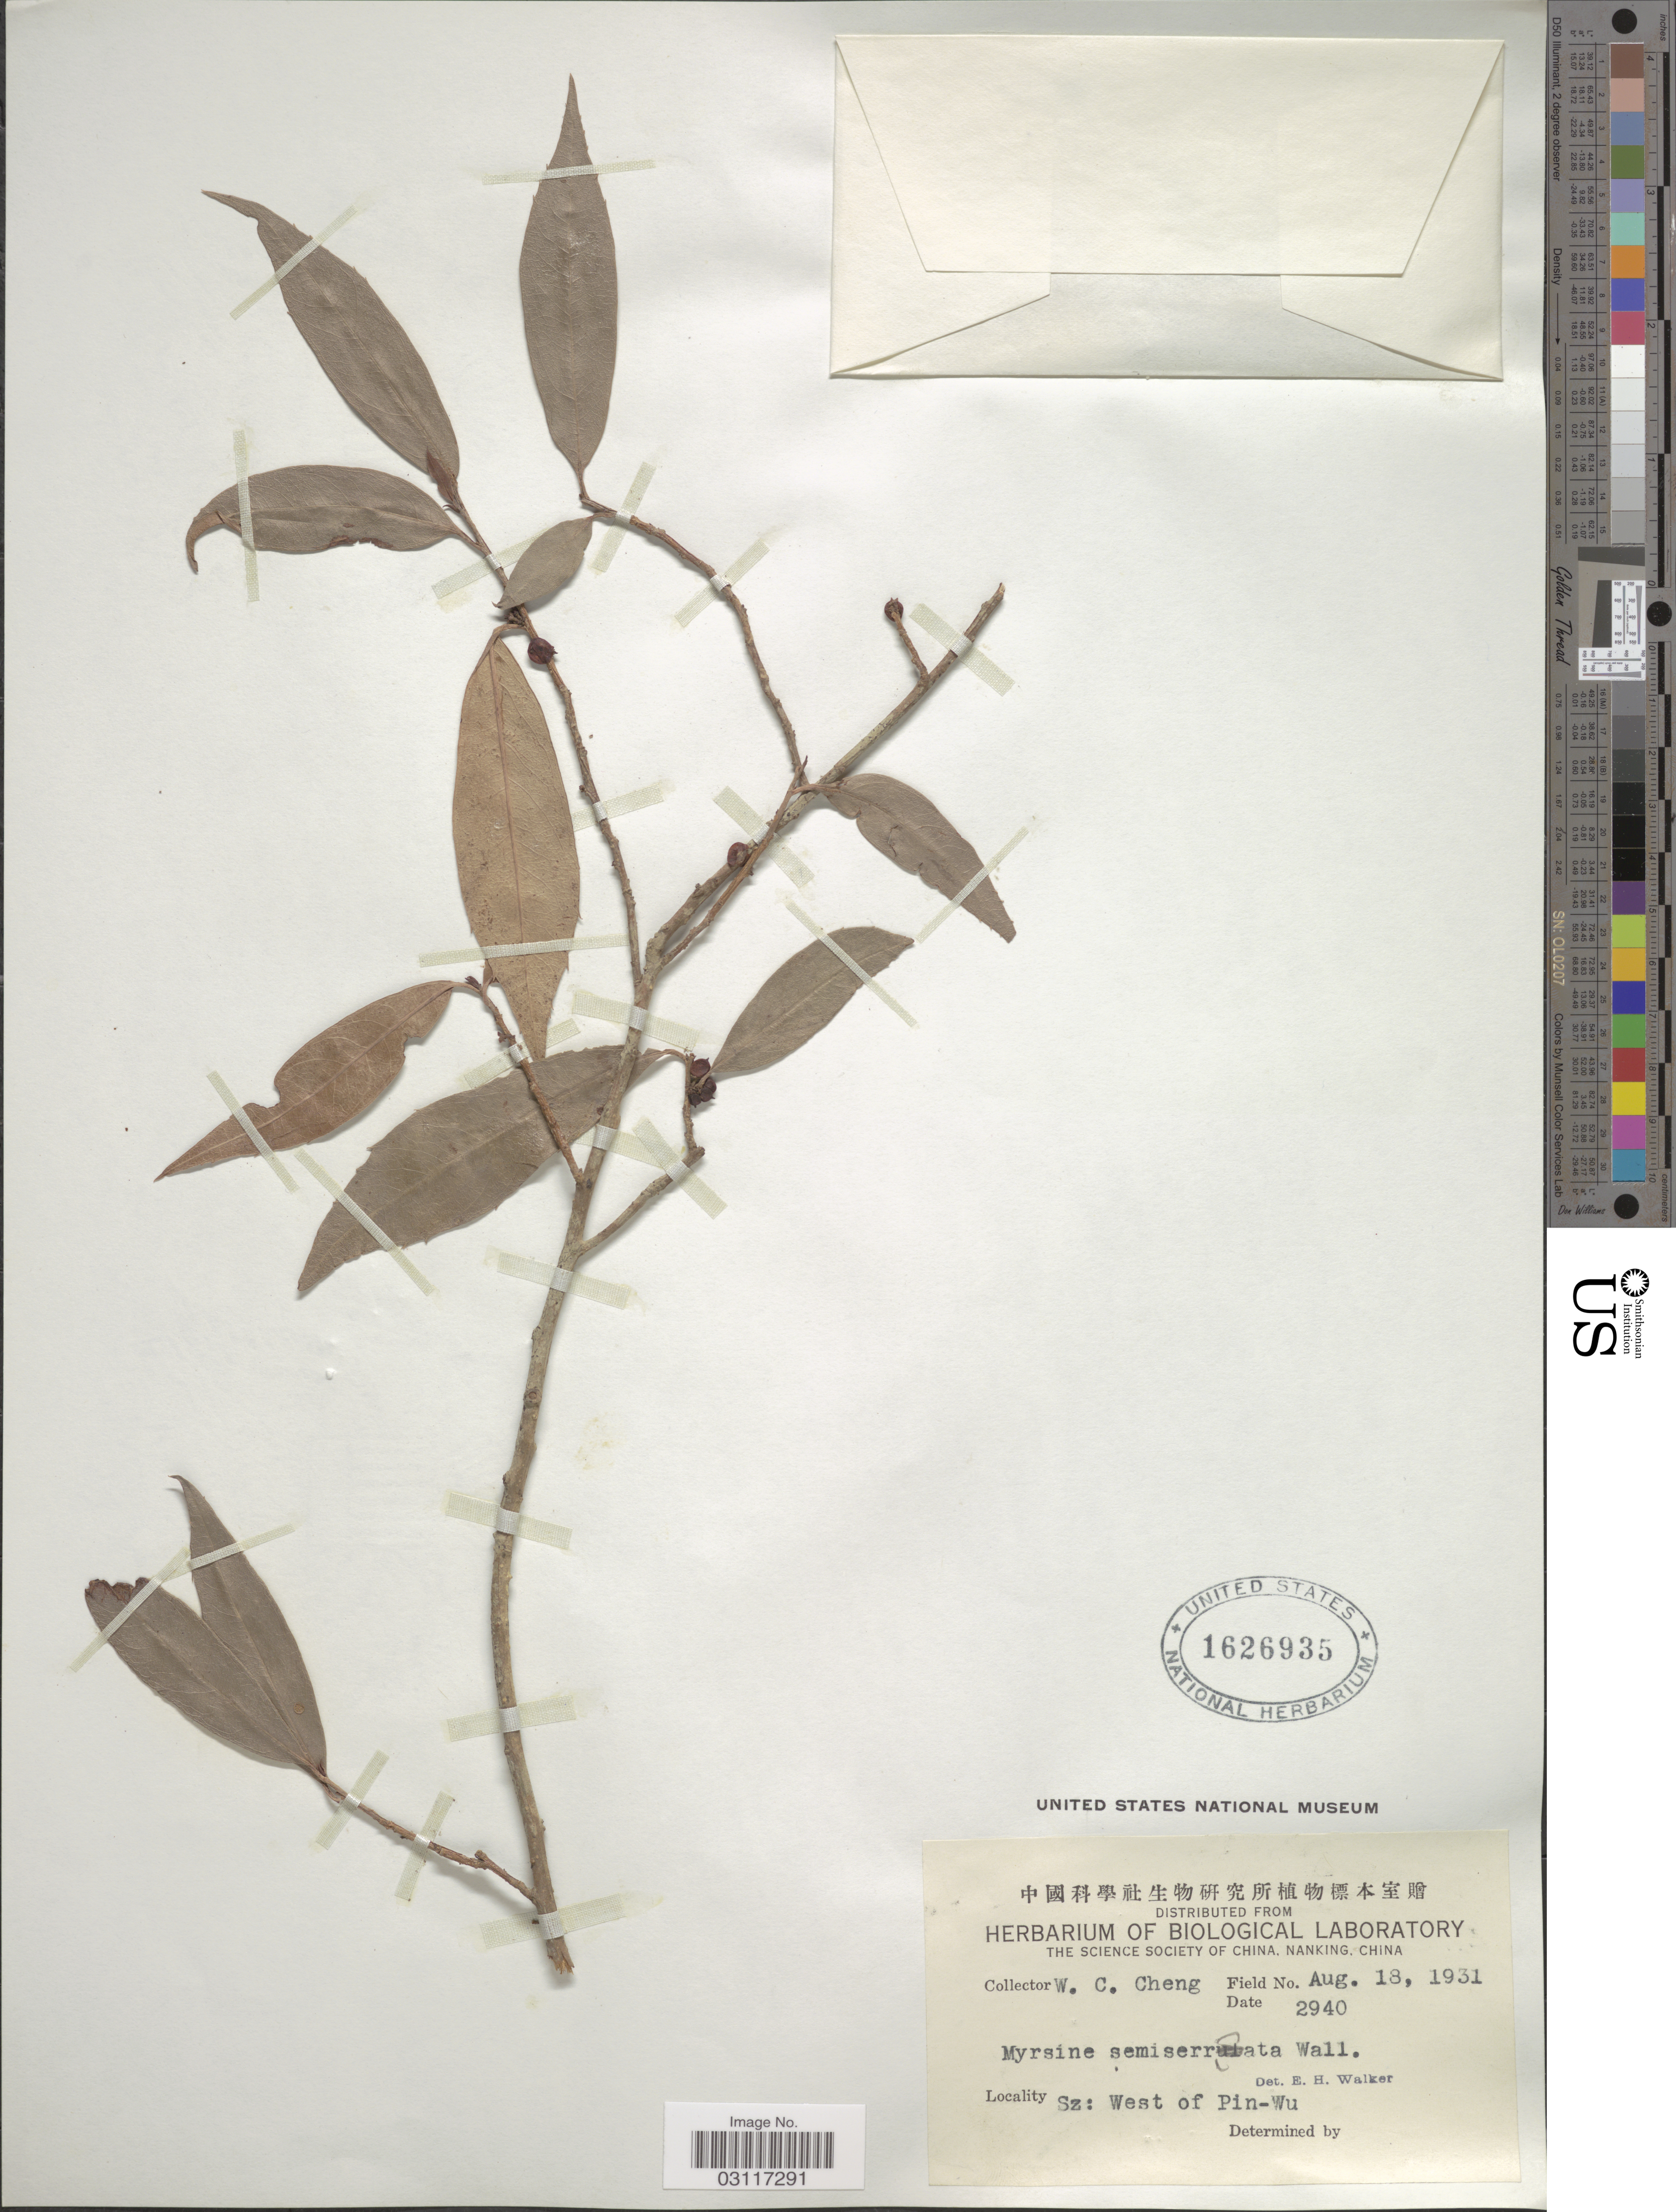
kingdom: Plantae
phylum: Tracheophyta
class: Magnoliopsida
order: Ericales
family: Primulaceae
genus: Myrsine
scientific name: Myrsine semiserrata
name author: Wall.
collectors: W. C. Cheng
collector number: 2940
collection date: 1931-08-18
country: China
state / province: Sichuan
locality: Sz: West of Pin-Wu.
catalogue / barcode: US 1626935